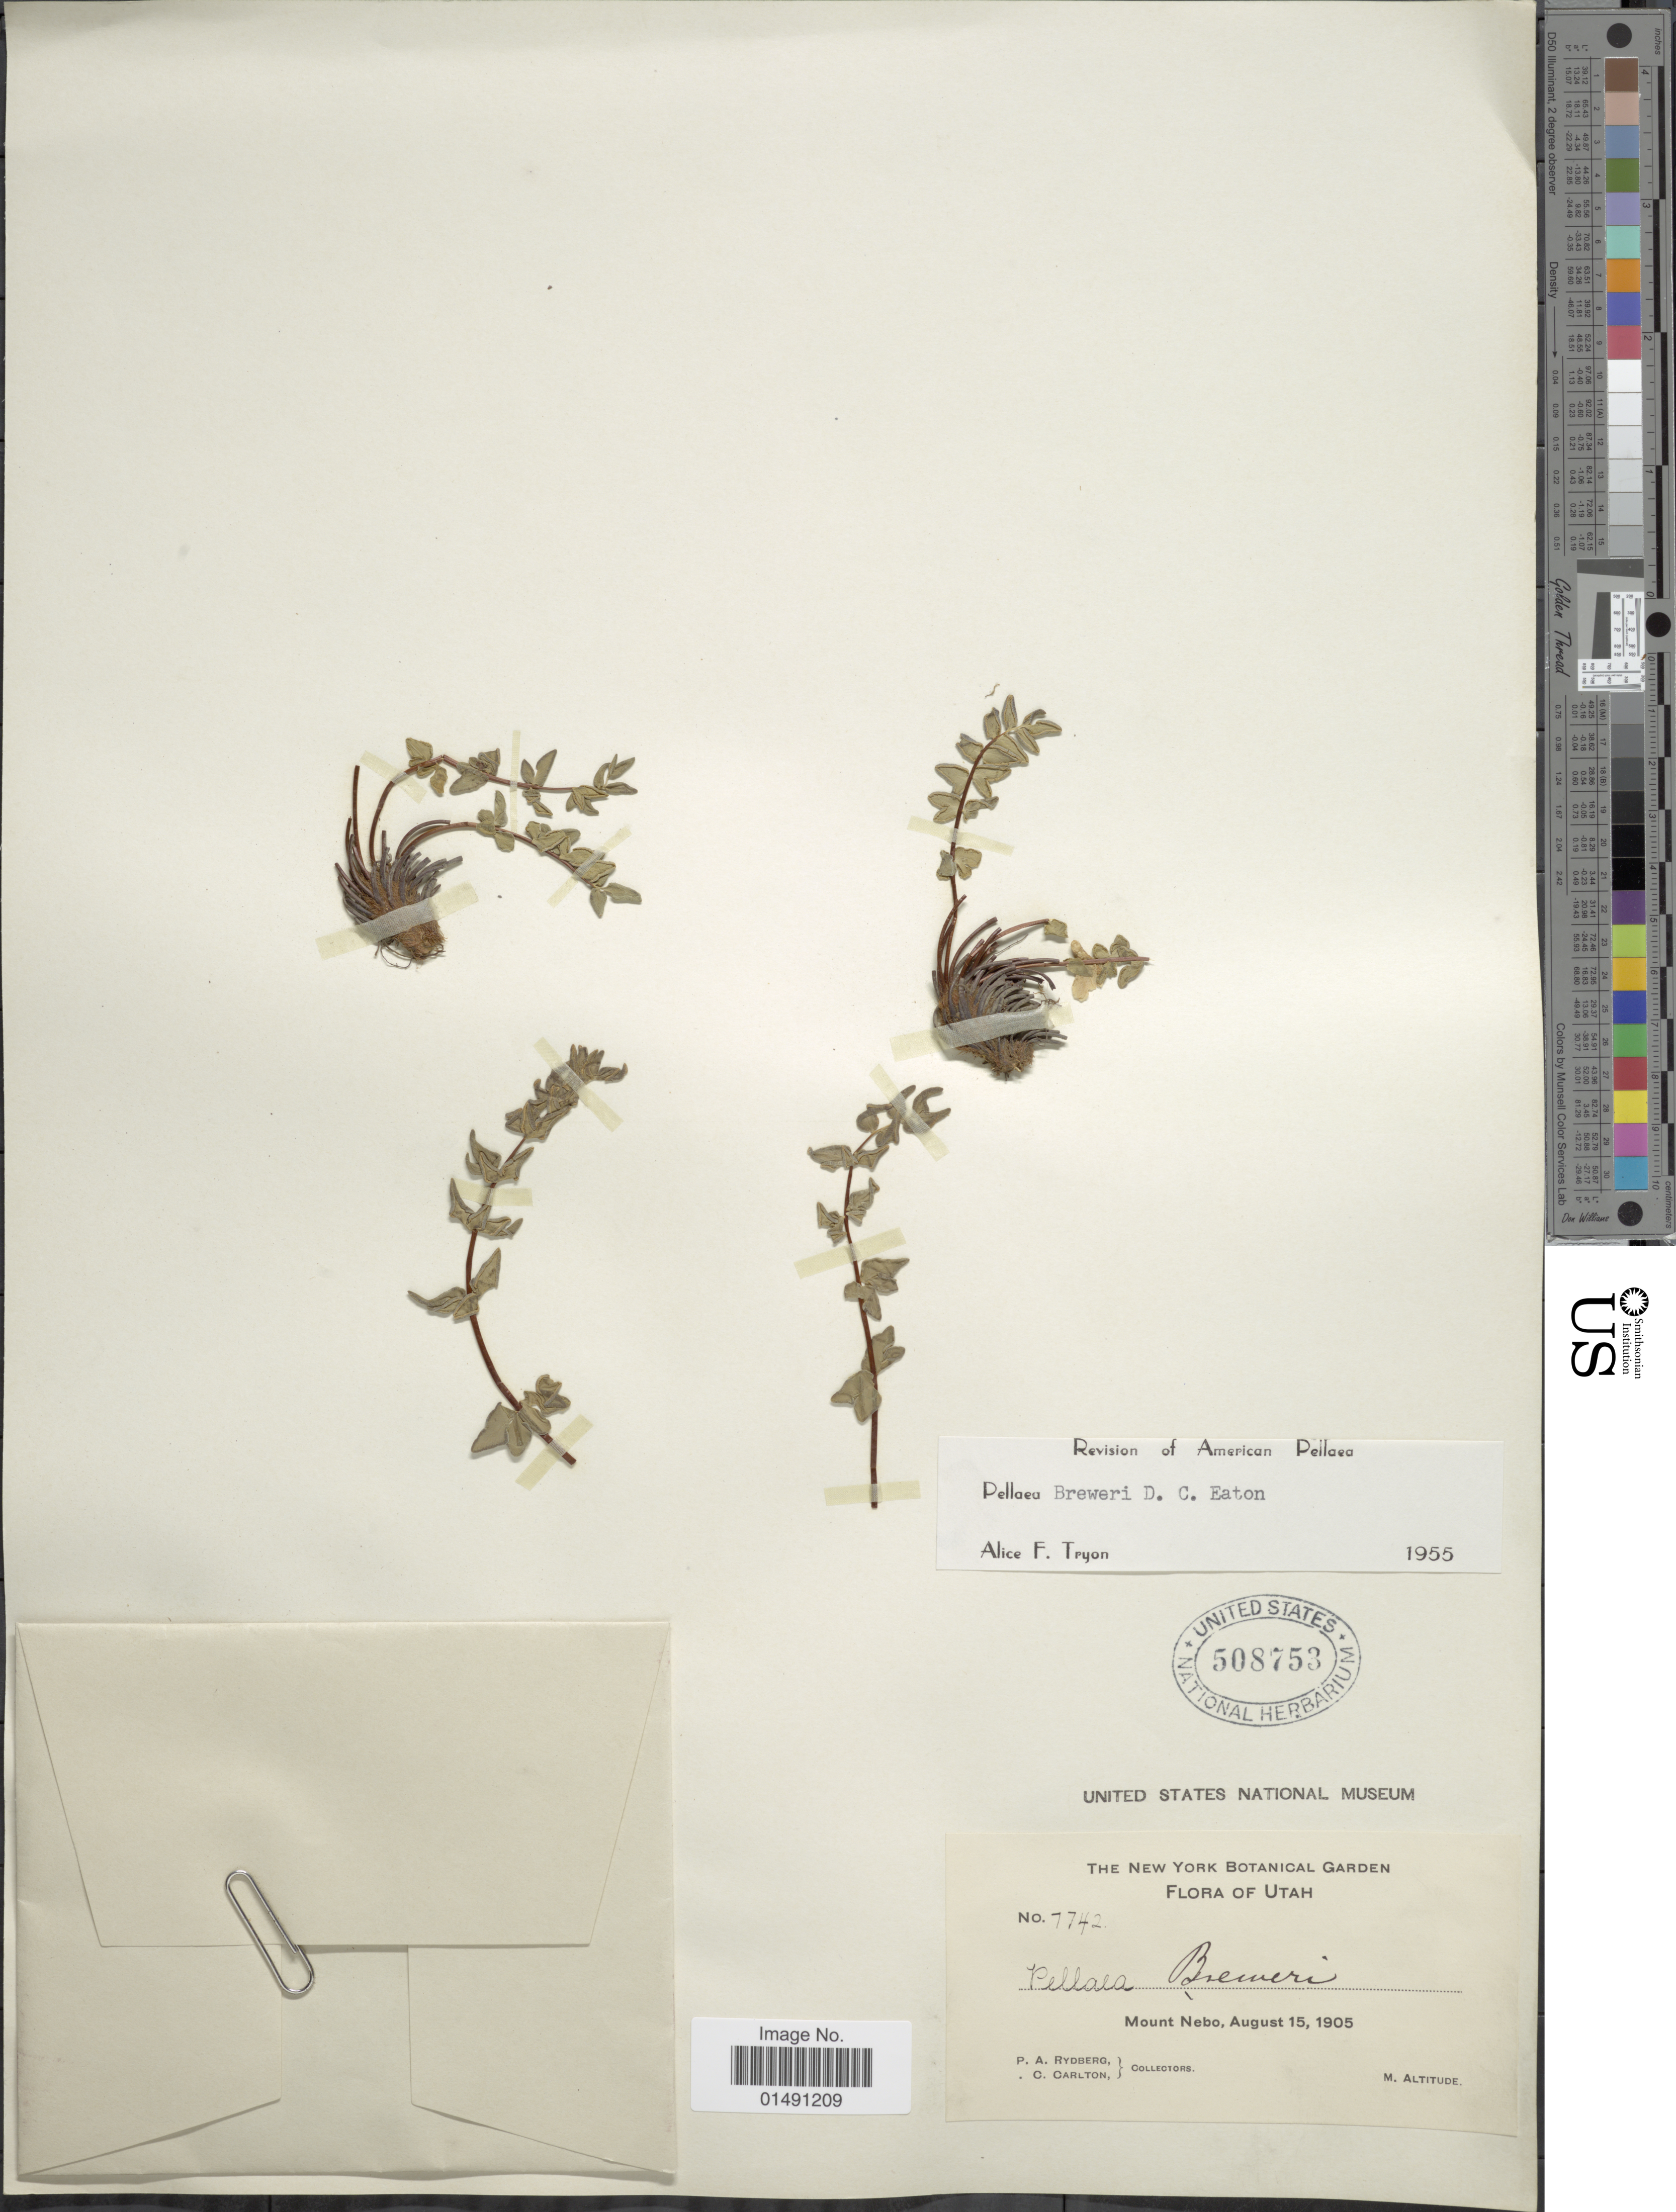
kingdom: Plantae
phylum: Tracheophyta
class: Polypodiopsida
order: Polypodiales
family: Pteridaceae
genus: Pellaea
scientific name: Pellaea breweri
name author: D.C. Eaton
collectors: P. A. Rydberg & E. Carlton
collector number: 7742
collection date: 1905-08-15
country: United States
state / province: Utah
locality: Mount Nebo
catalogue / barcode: US 508753